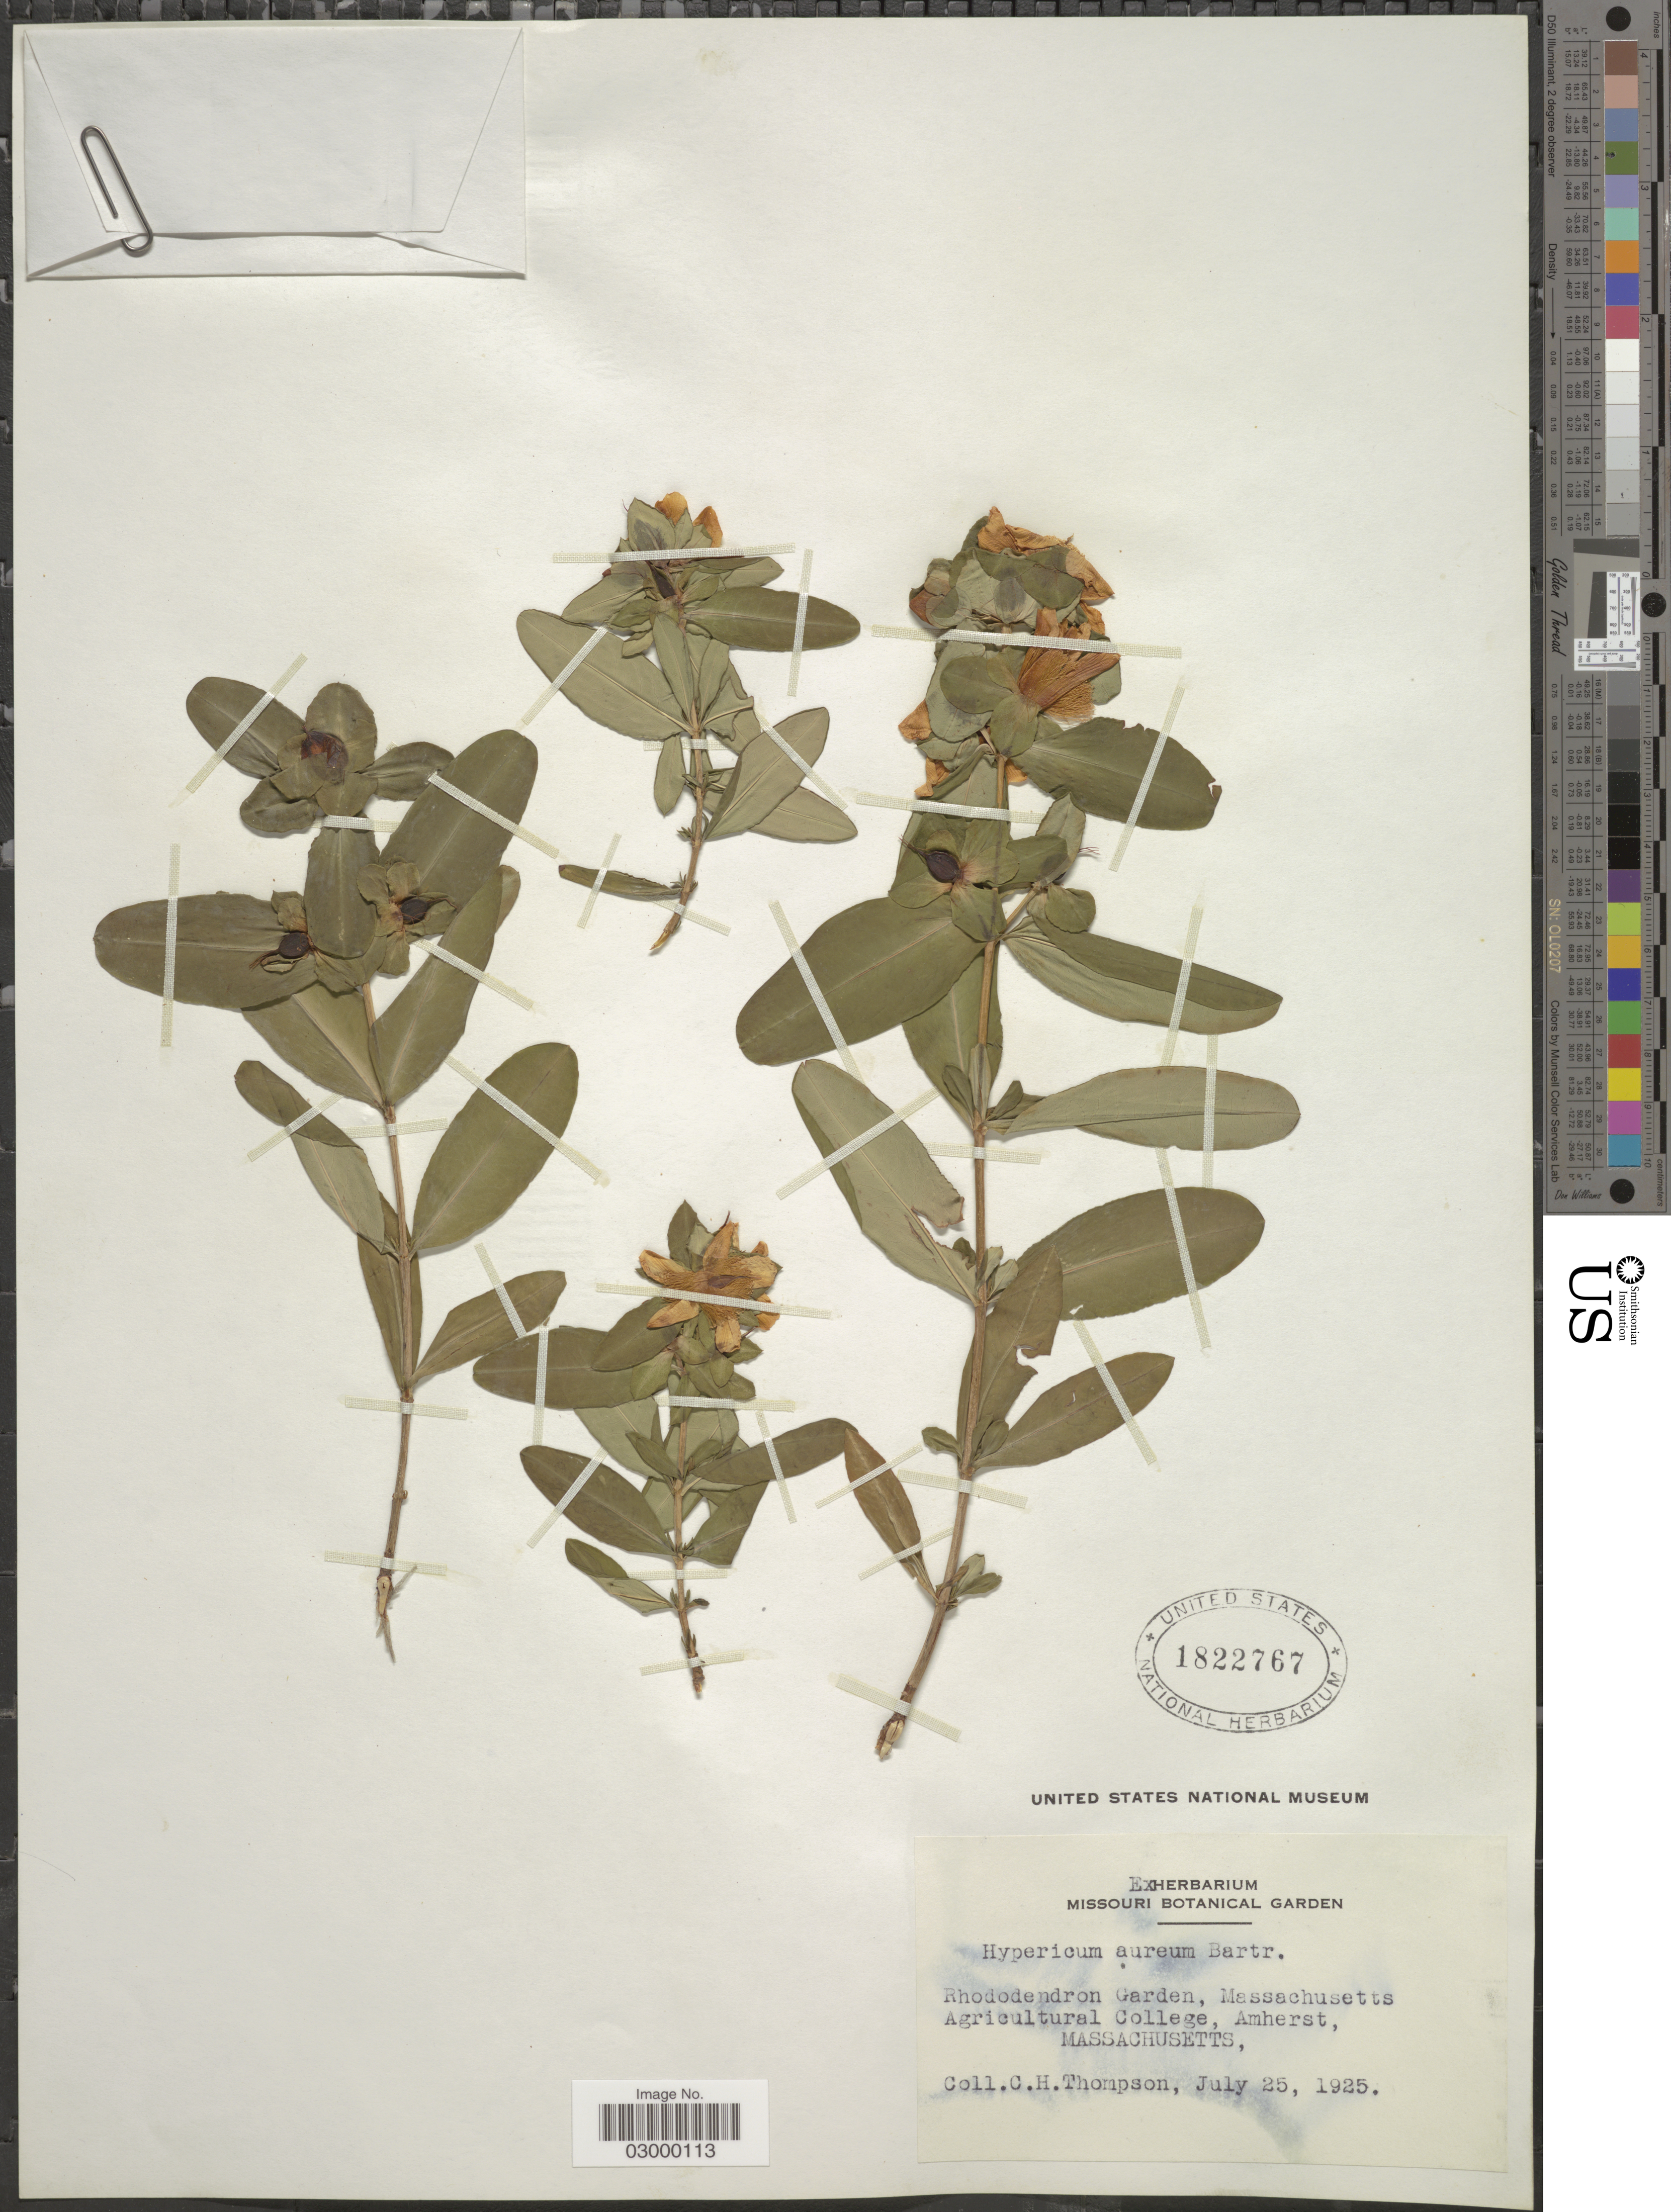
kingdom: Plantae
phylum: Tracheophyta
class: Magnoliopsida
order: Malpighiales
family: Hypericaceae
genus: Hypericum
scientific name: Hypericum aureum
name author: Lour.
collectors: C. H. Thompson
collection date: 1925-07-25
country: United States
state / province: Massachusetts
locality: Rhododendron Garden, Agricultural College, Amherst.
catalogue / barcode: US 1822767